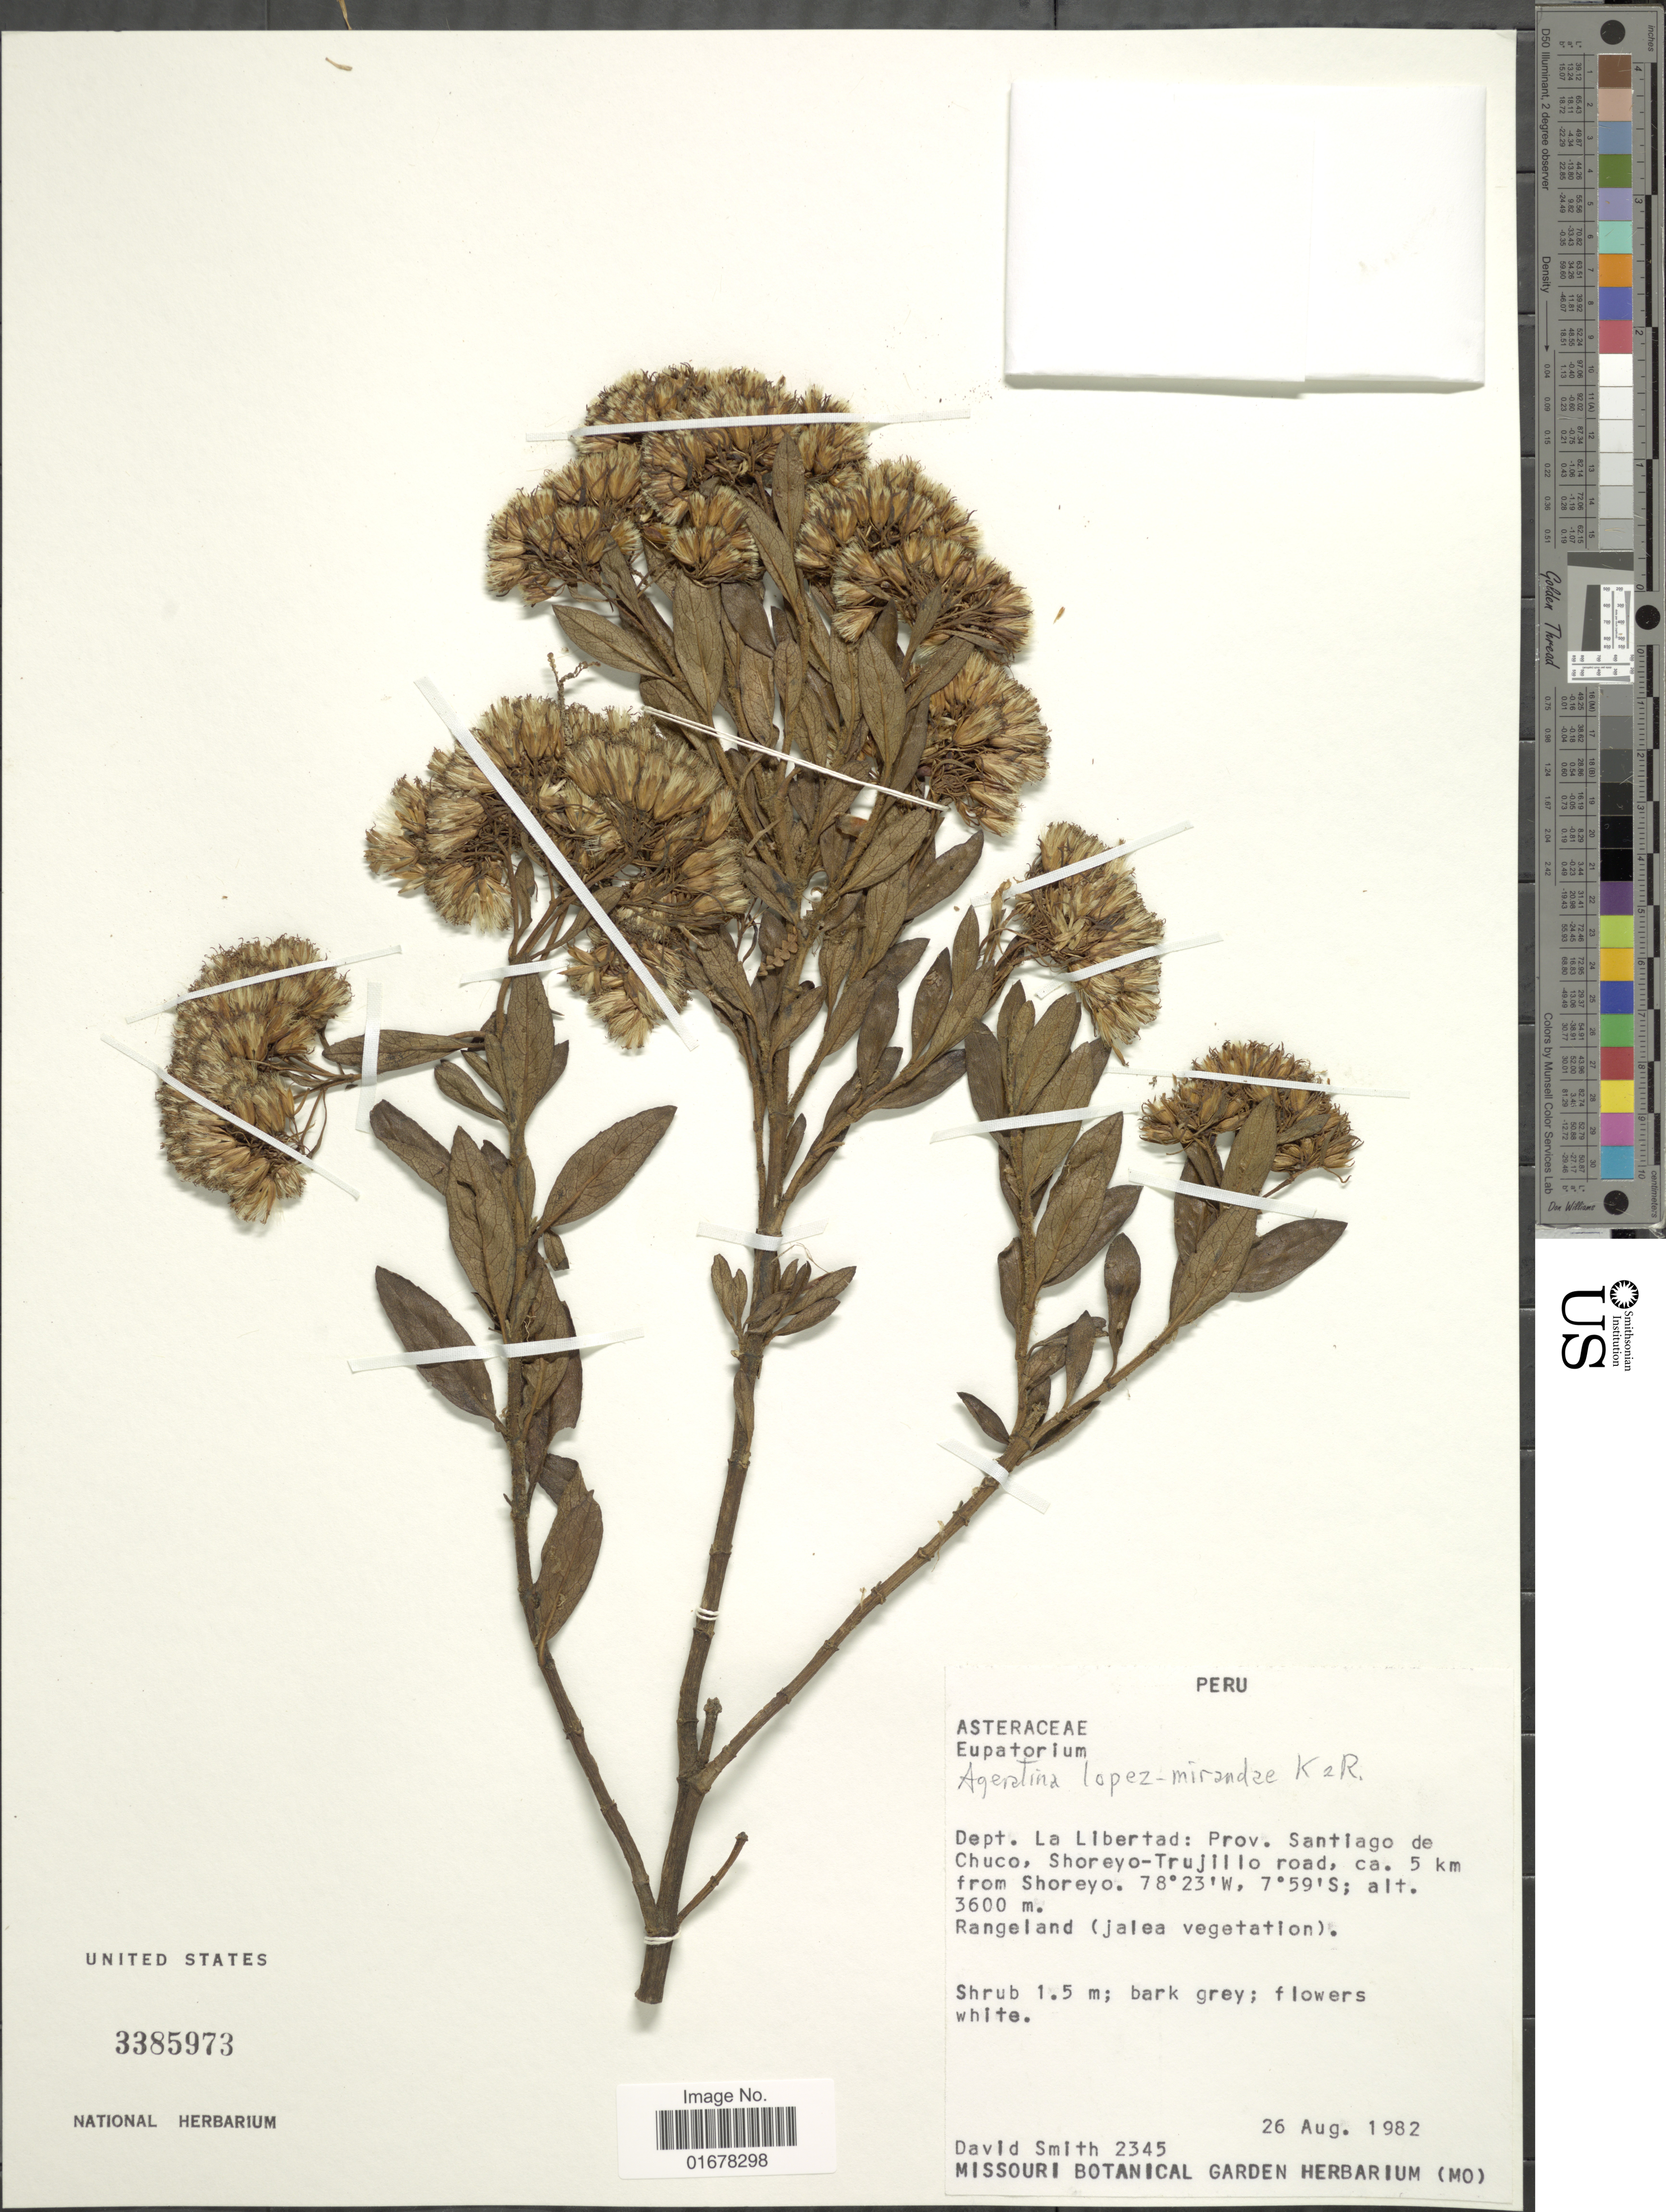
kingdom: Plantae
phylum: Tracheophyta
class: Magnoliopsida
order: Asterales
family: Asteraceae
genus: Ageratina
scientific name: Ageratina lopez-mirandae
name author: R.M. King & H. Rob.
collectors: D. Smith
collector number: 2345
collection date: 1982-08-26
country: Peru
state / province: La Libertad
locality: Dept. La Libertad: Prov. Santiago de Chuco, Shoreyo-Trujillo road, 5 km from Shoreyo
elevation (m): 3600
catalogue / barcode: US 3385973